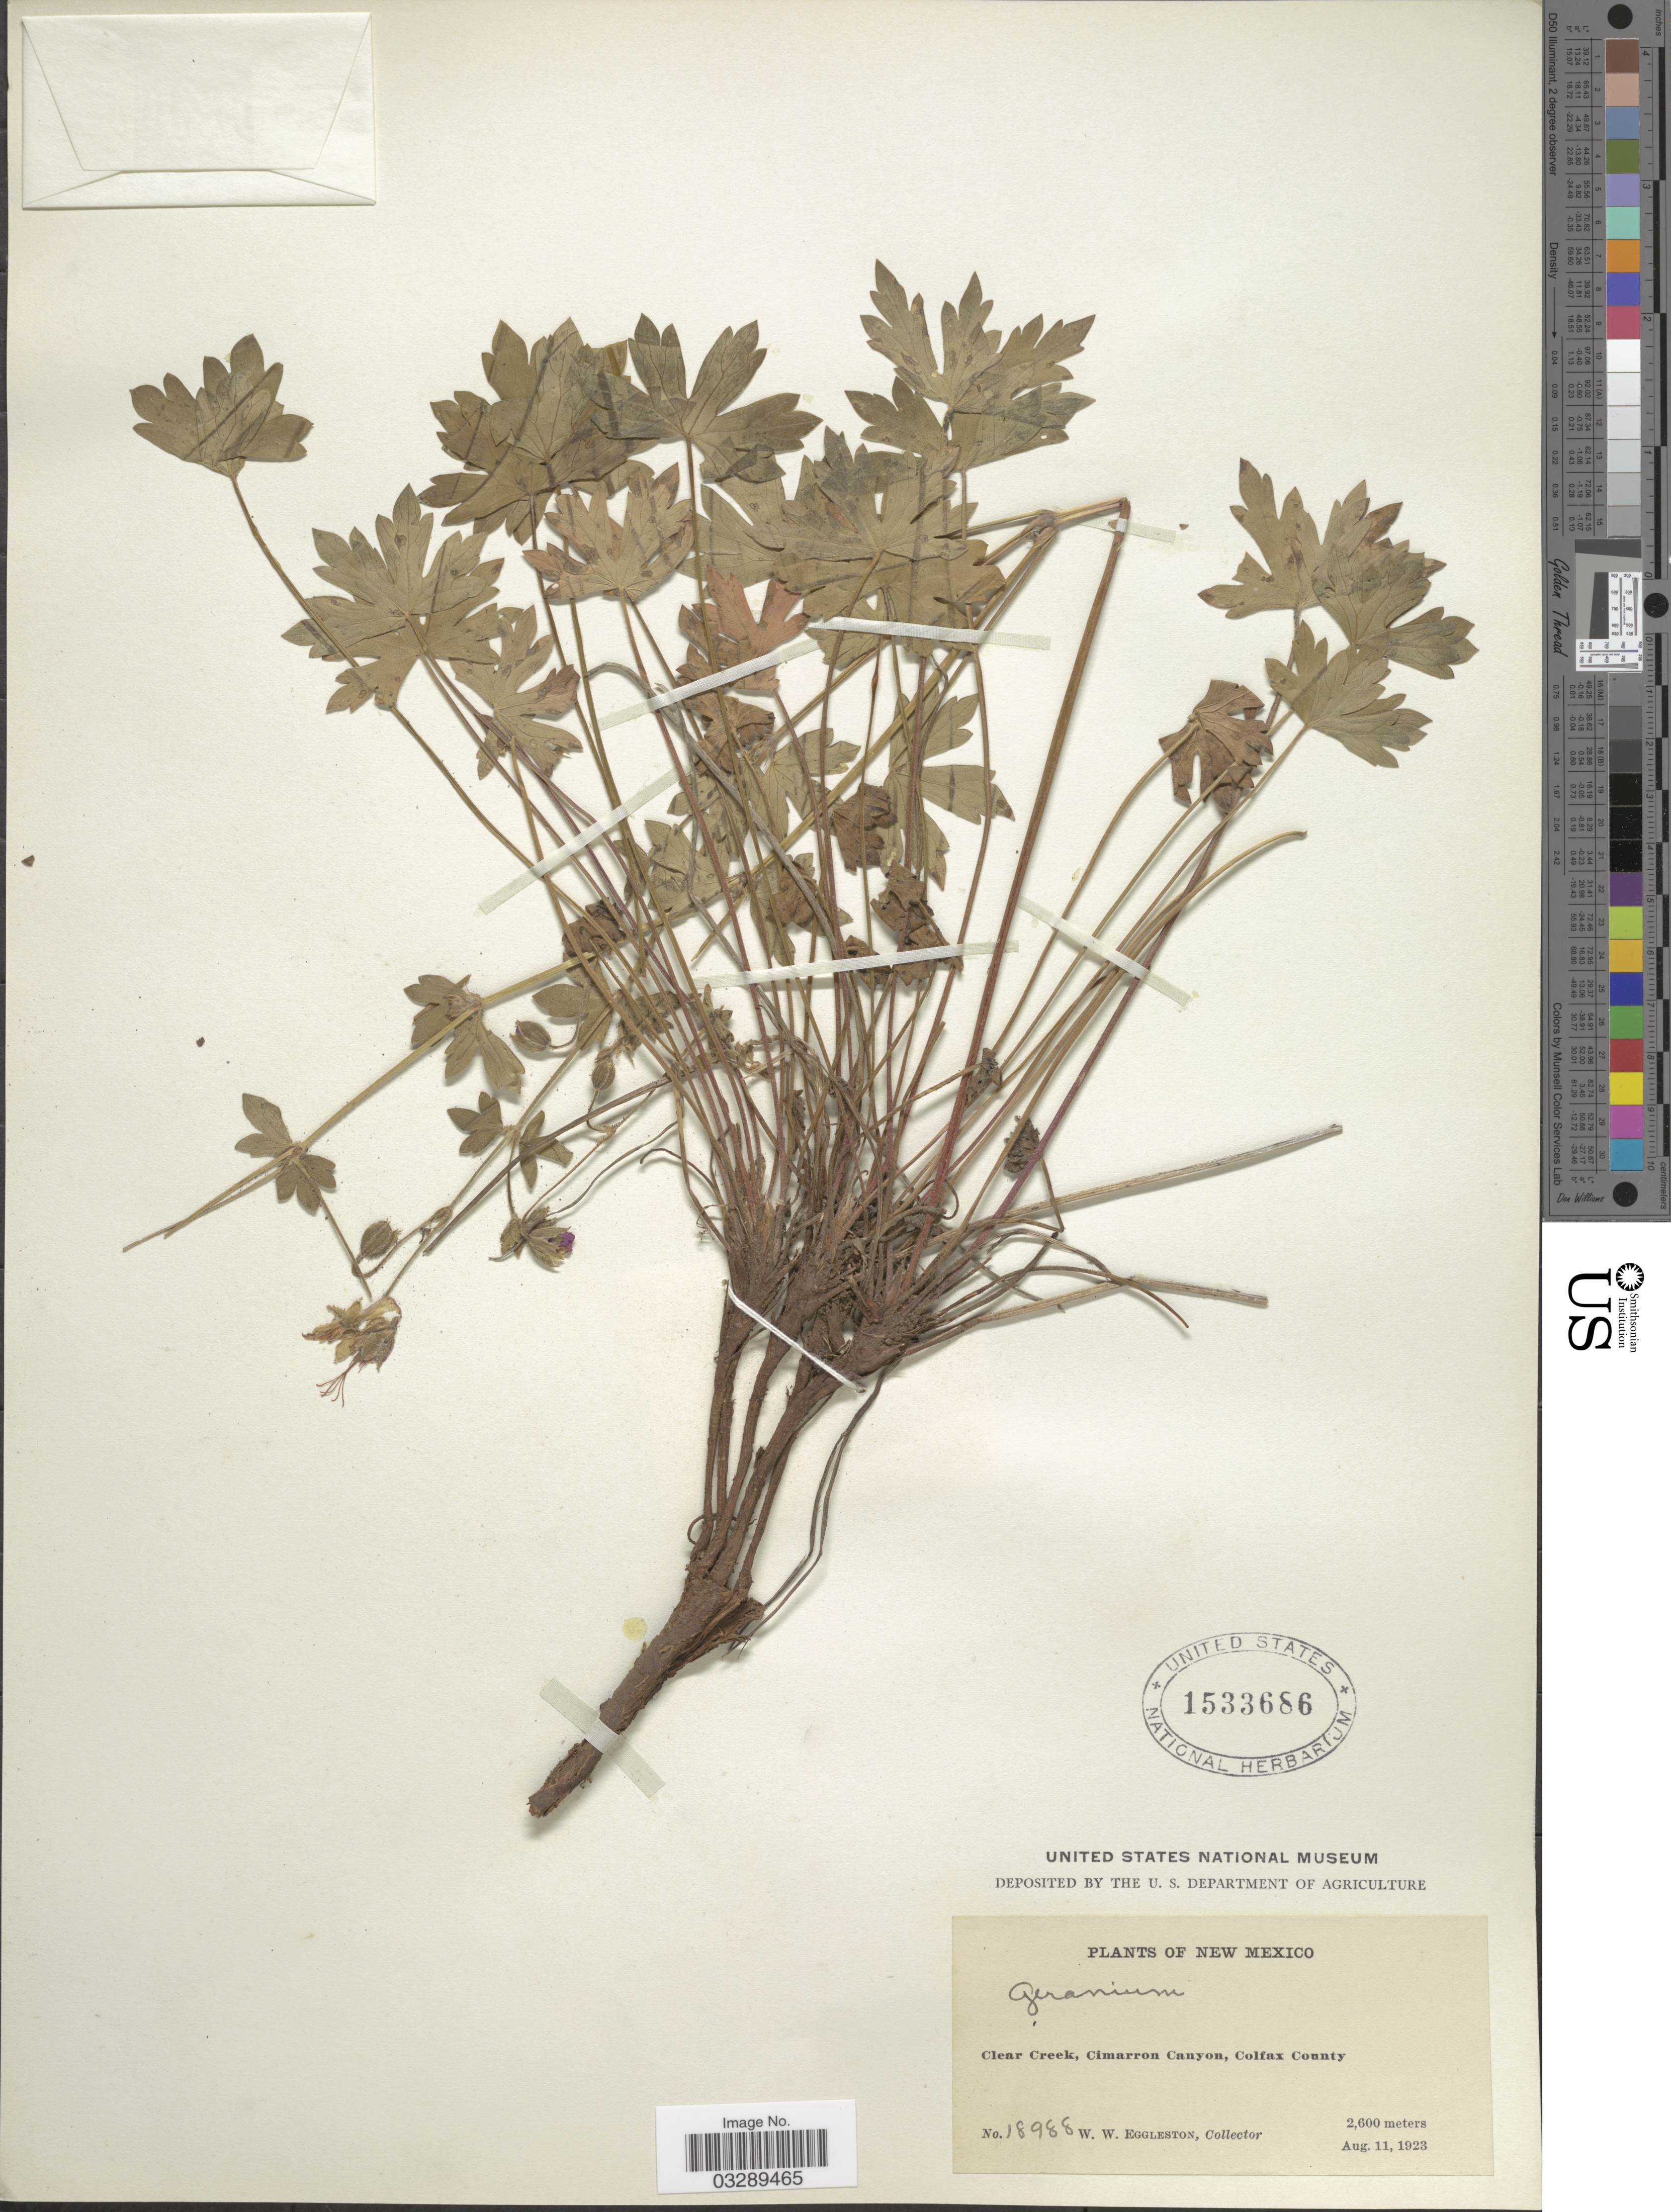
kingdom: Plantae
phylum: Tracheophyta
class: Magnoliopsida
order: Geraniales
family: Geraniaceae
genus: Geranium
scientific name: Geranium sp.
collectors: W. W. Eggleston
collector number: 18988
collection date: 1923-08-11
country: United States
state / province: New Mexico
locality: Clear Creek, Cimarron Canyon, Colfax County.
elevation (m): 2600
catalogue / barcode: US 1533686